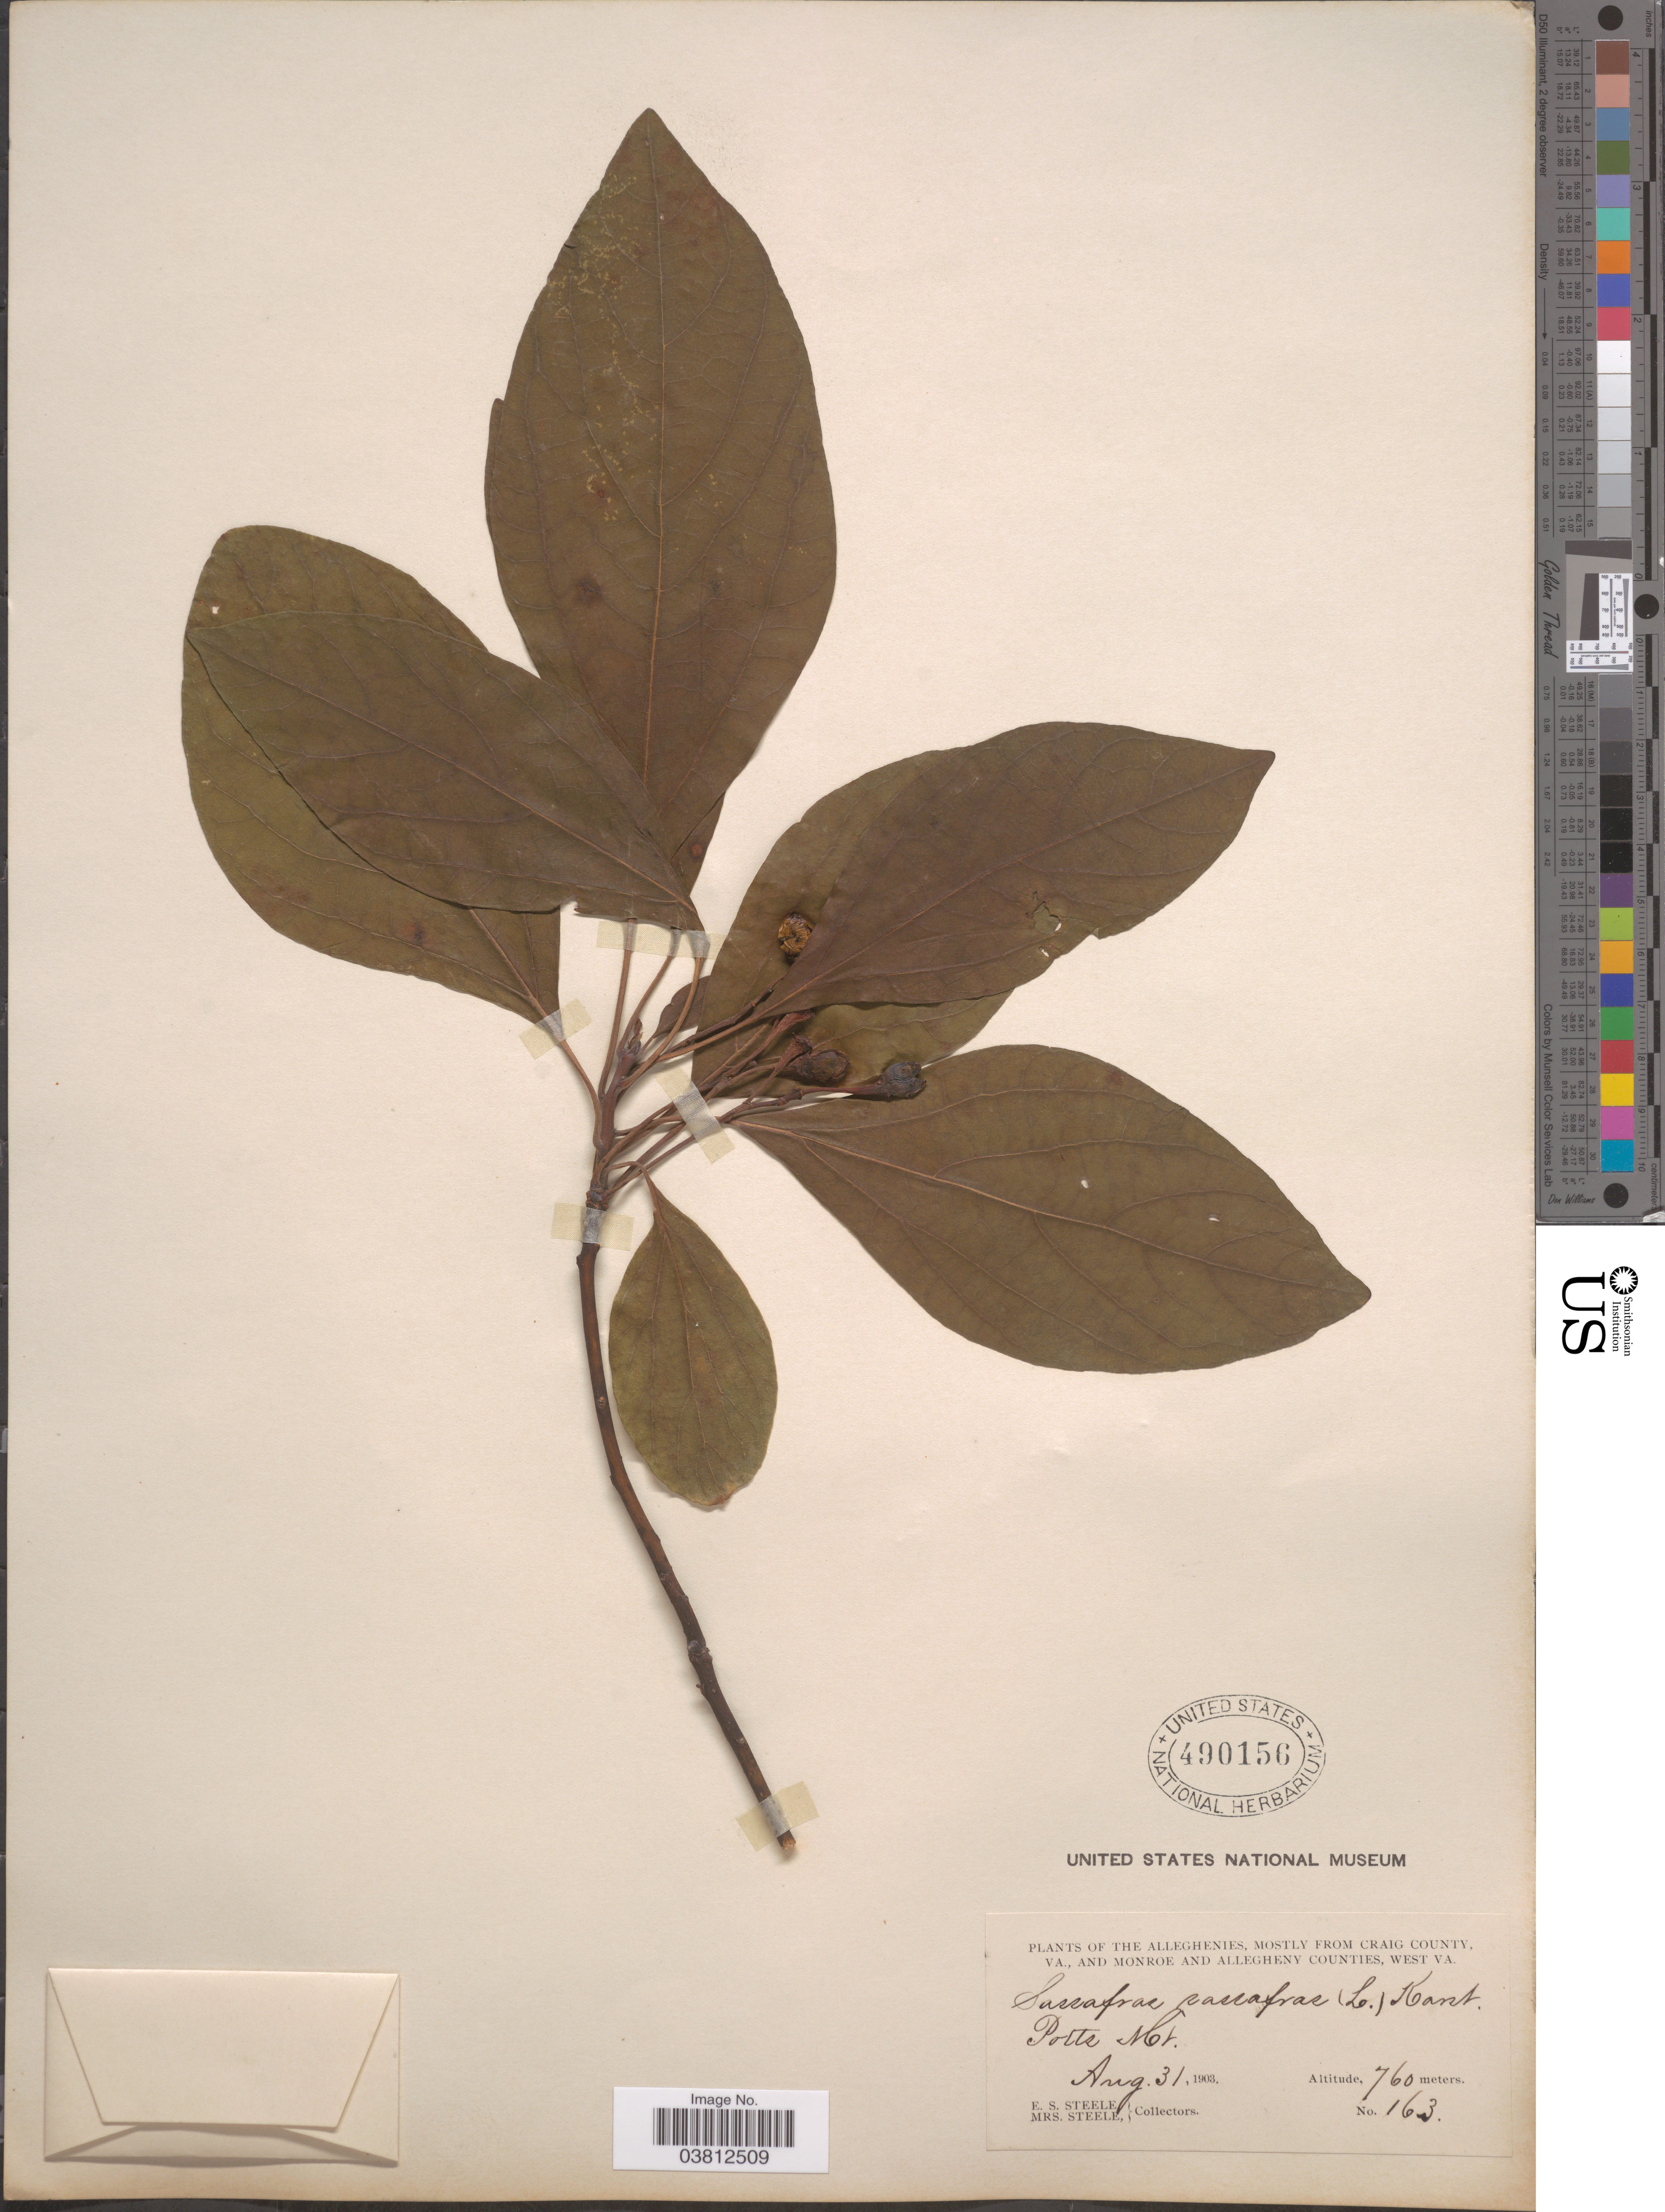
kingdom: Plantae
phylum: Tracheophyta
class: Magnoliopsida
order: Laurales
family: Lauraceae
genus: Sassafras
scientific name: Sassafras albidum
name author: (Nutt.) Nees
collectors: E. Steele & Mrs. E. S. Steele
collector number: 163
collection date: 1903-08-31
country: United States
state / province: Virginia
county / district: Craig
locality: The Alleghenies, mostly from Craig County, VA., and Monroe and Allegheny Counties, West VA. Potts Mt.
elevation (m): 760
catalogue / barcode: US 490156